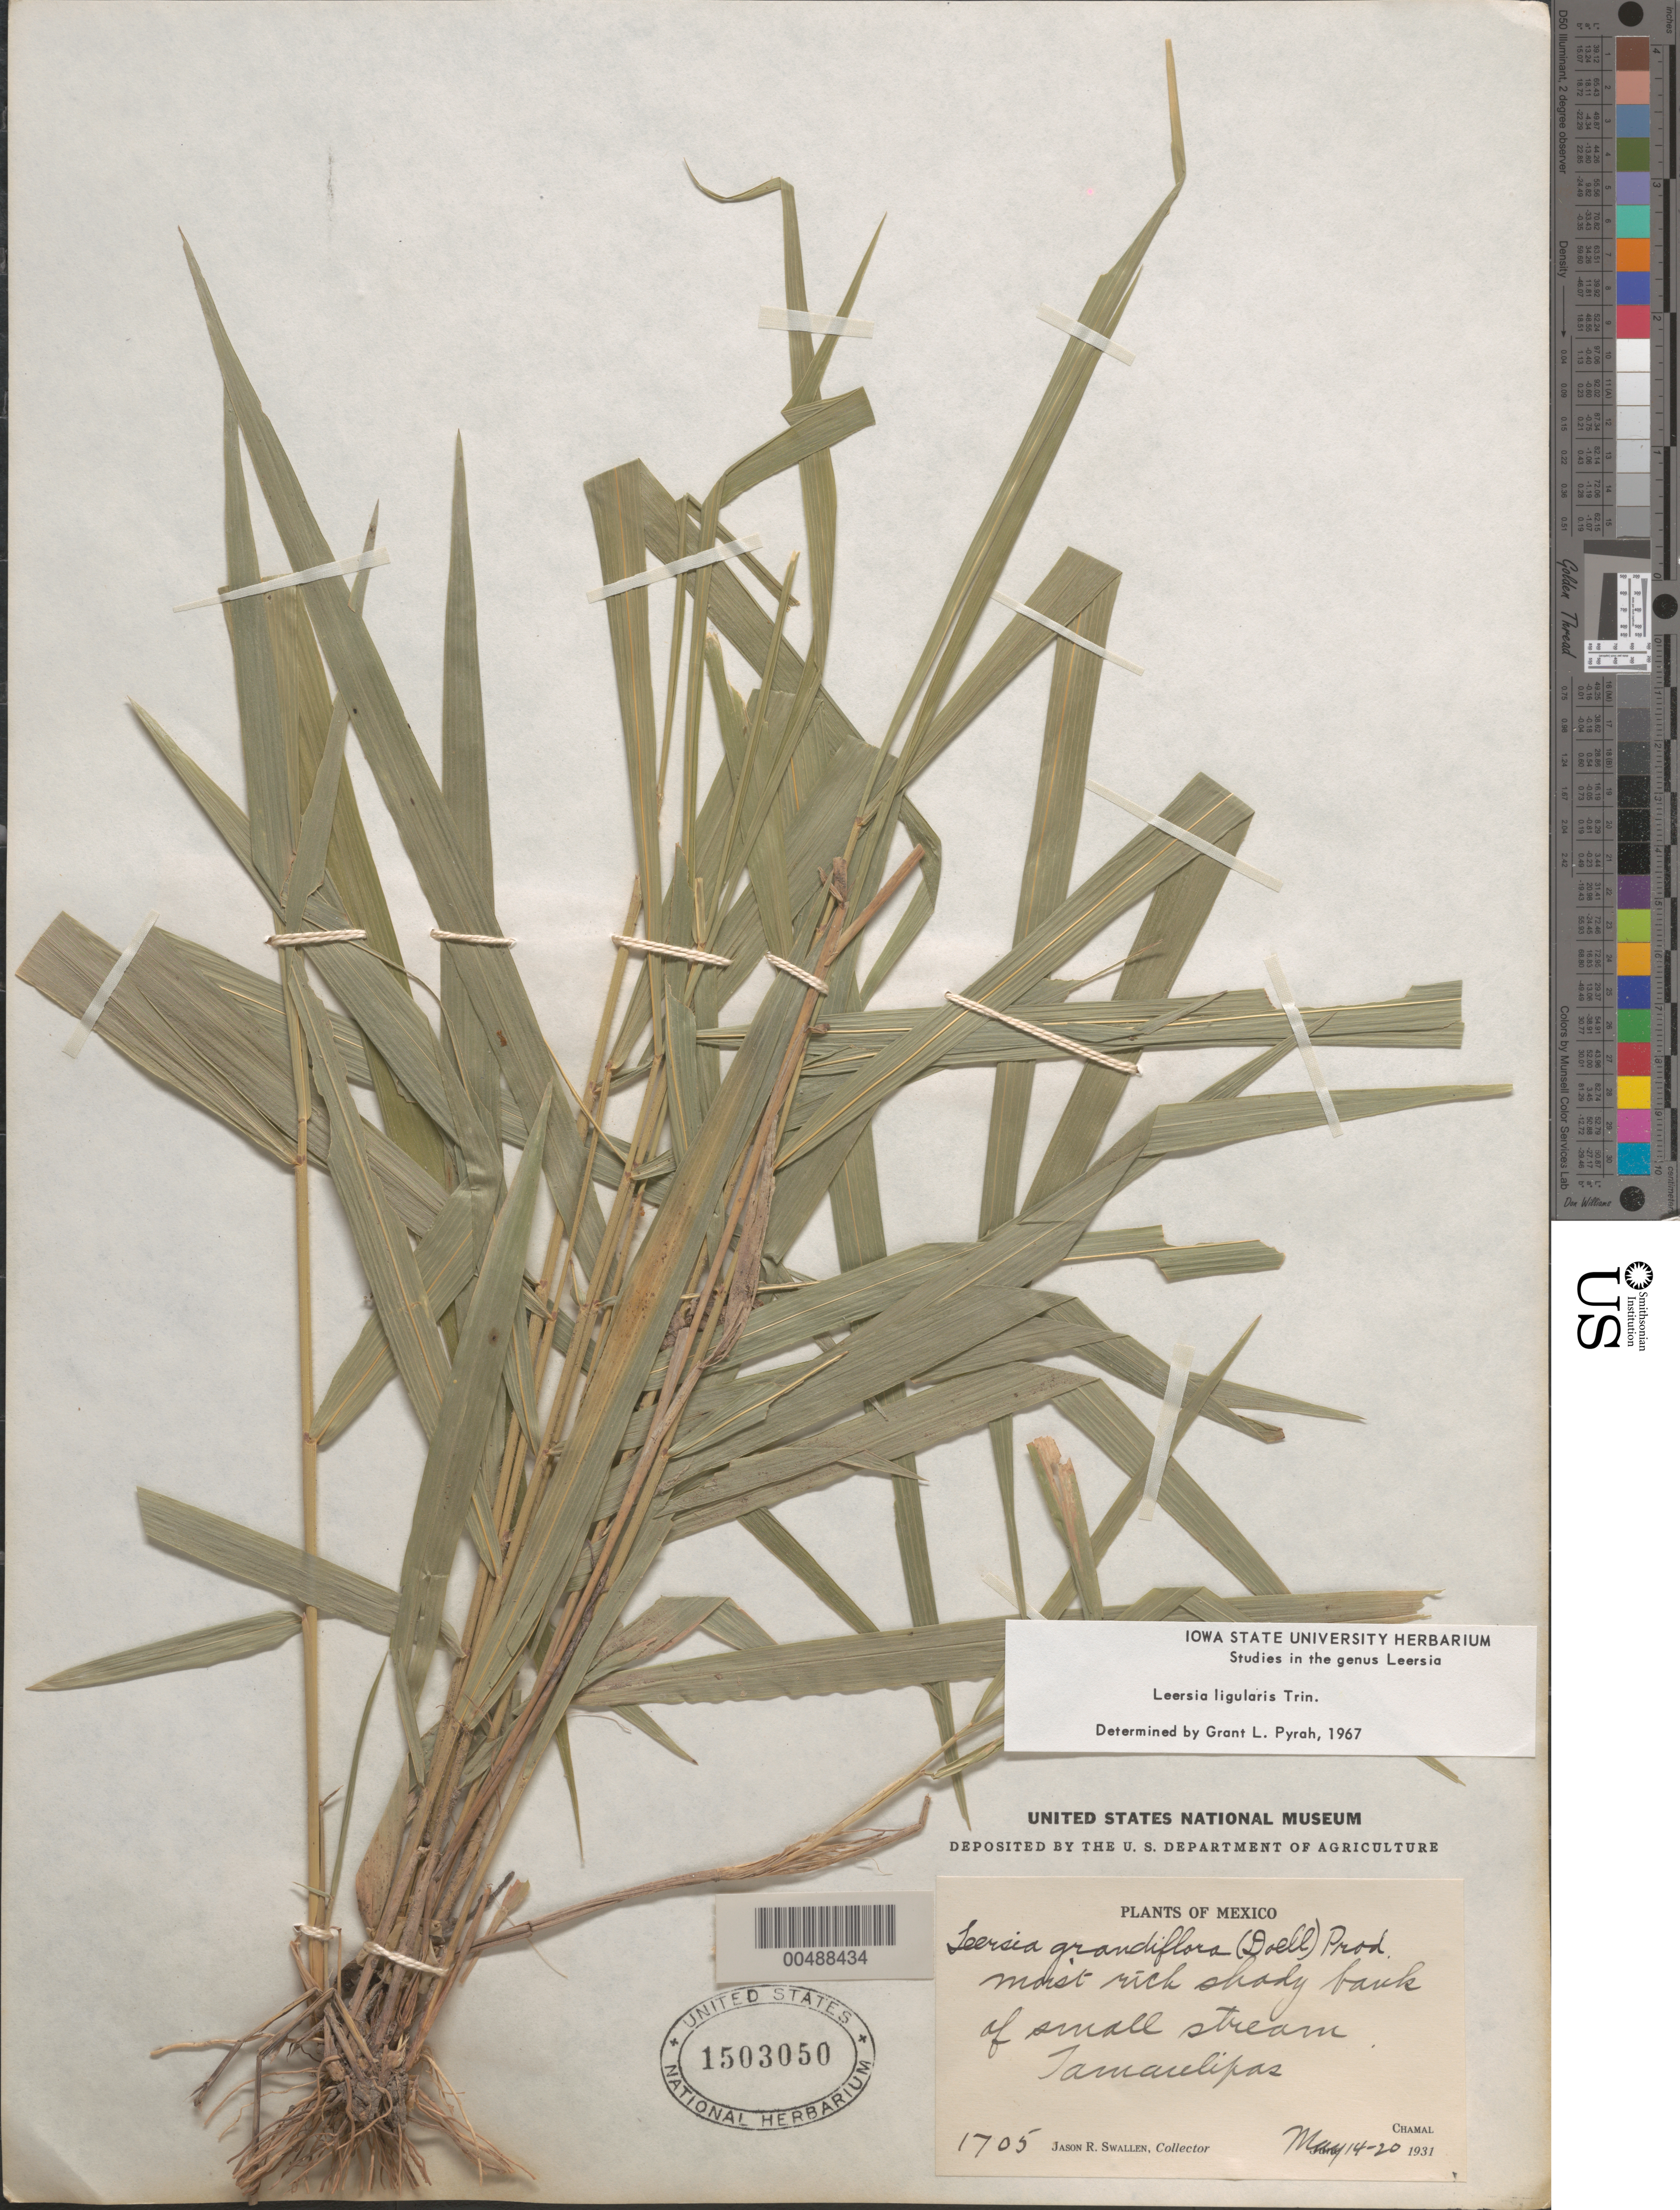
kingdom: Plantae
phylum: Tracheophyta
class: Liliopsida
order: Poales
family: Poaceae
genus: Leersia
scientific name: Leersia ligularis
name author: Trin.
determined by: Pyrah, G. L.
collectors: J. R. Swallen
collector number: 1705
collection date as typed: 14 May 1931 to 20 May 1931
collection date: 1931-05-14/1931-05-20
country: Mexico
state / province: Tamaulipas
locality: Chamal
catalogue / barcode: US 1503050